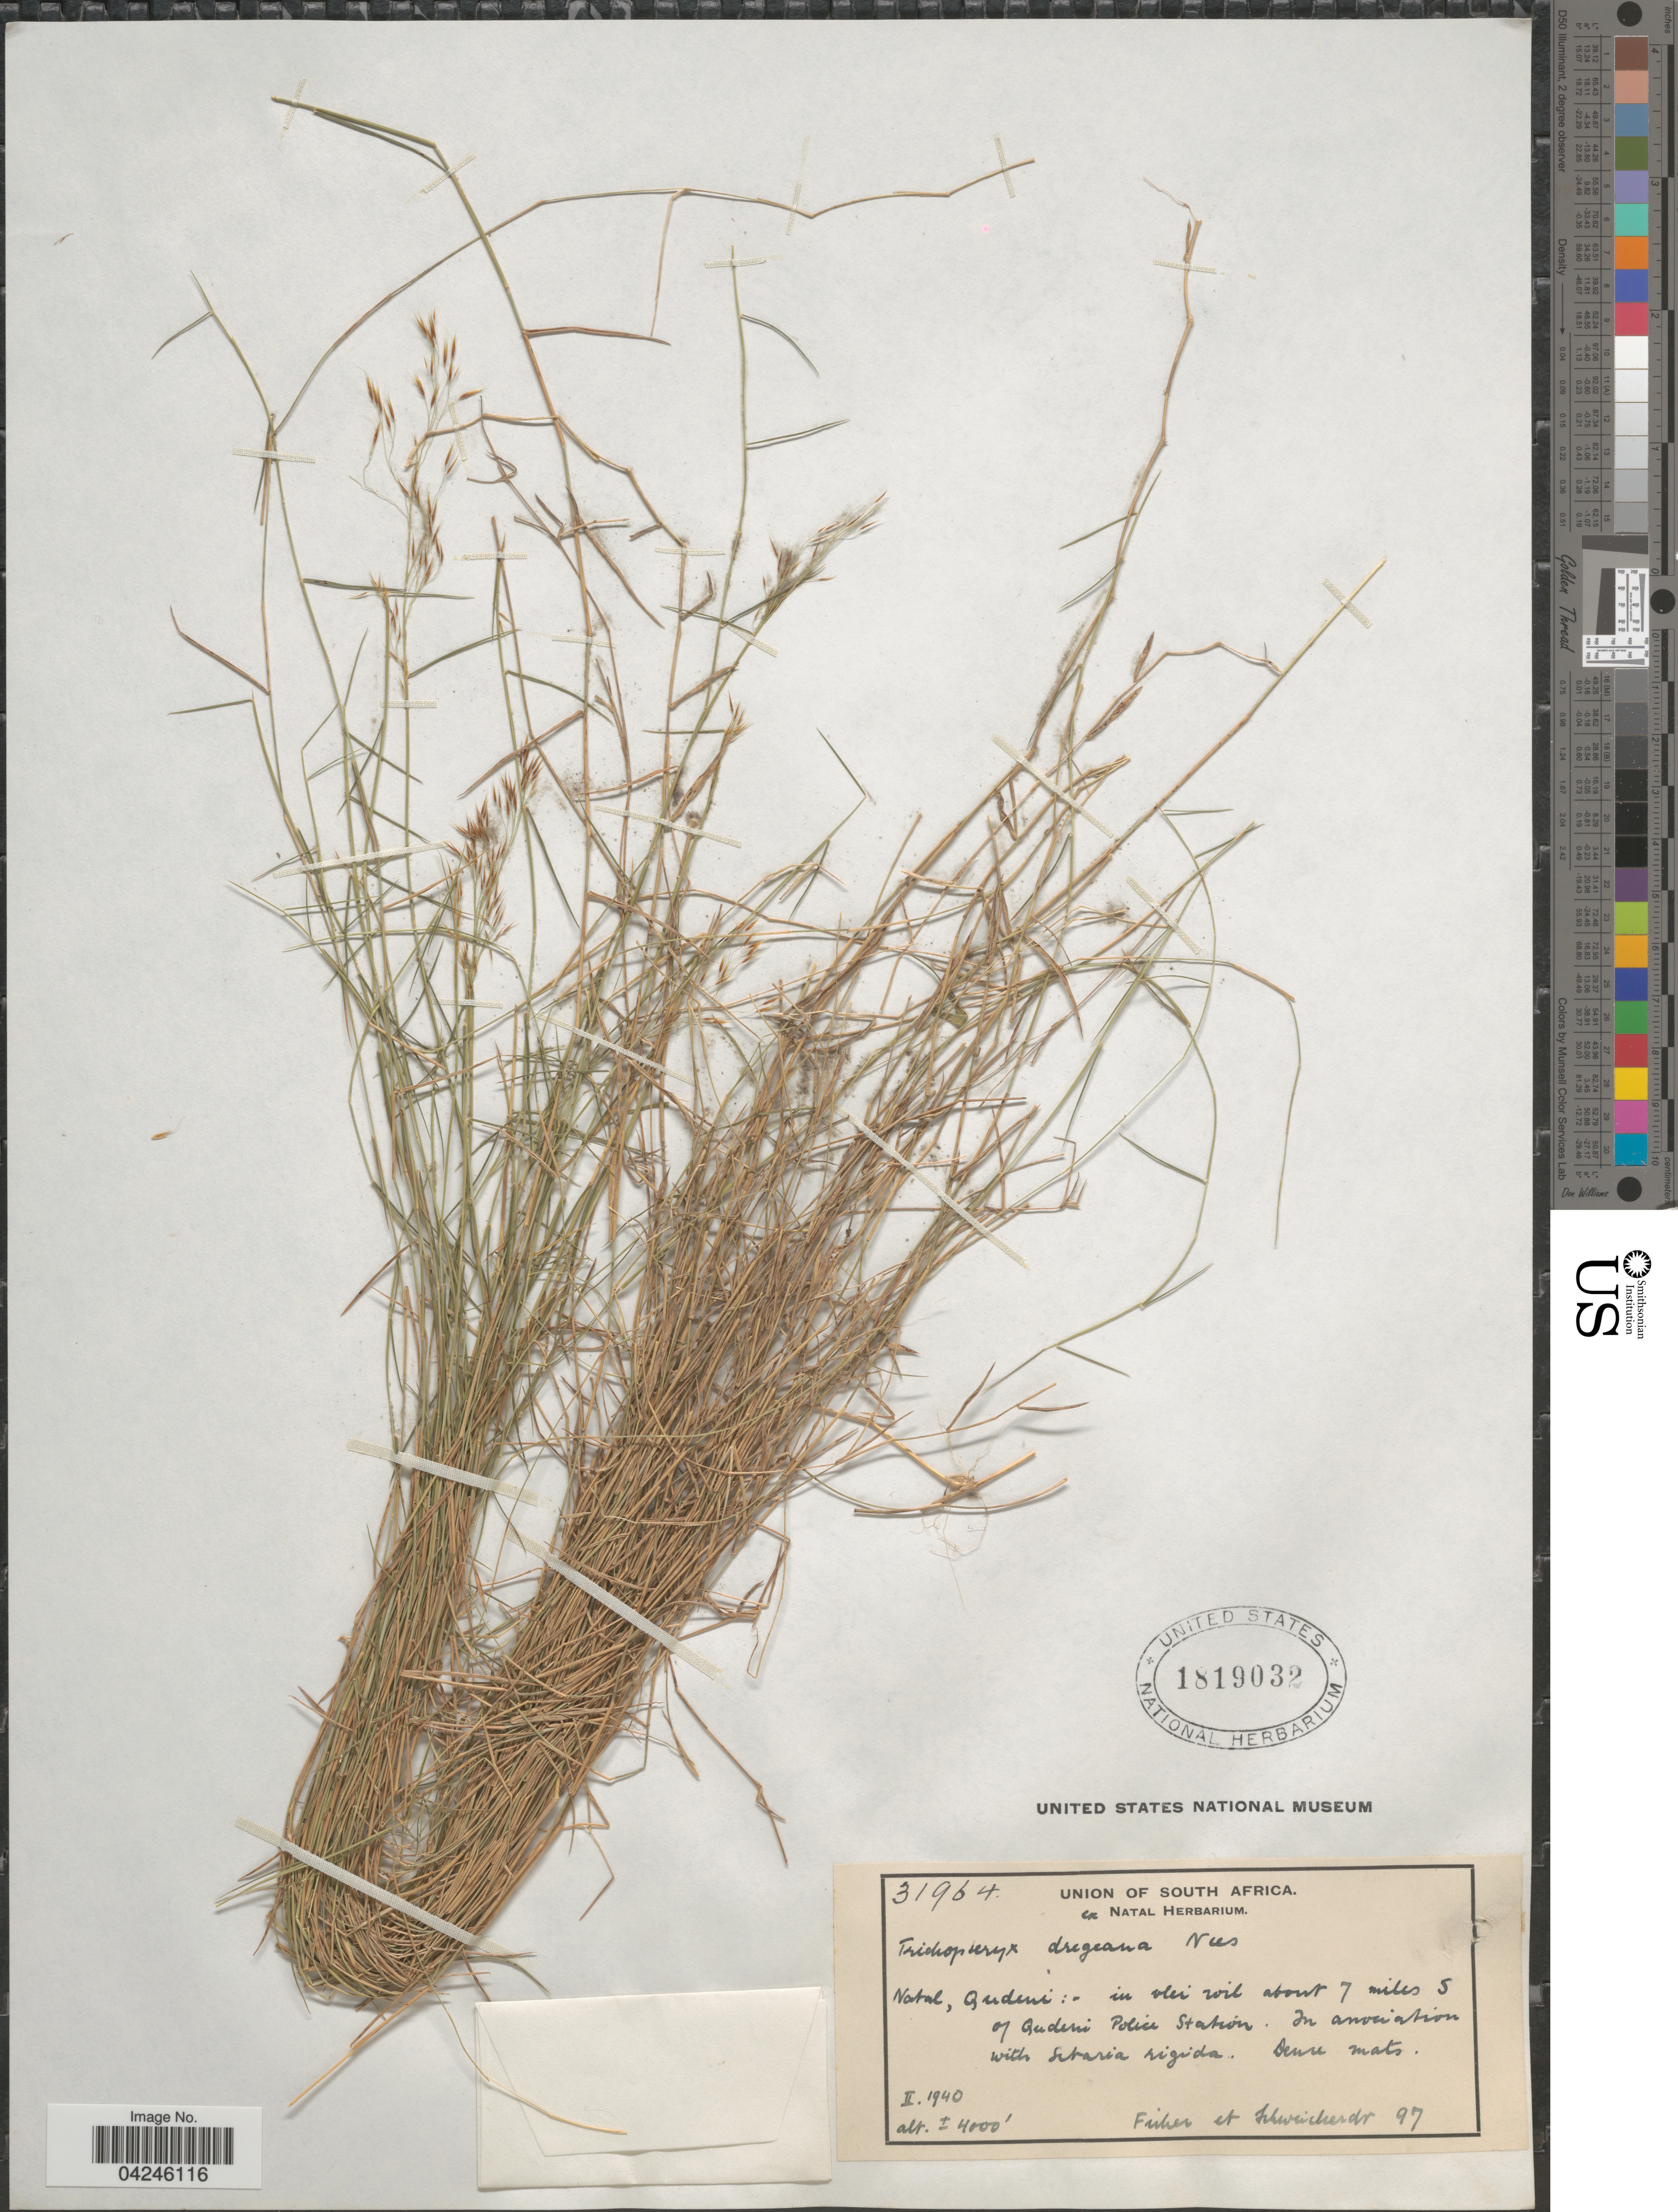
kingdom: Plantae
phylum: Tracheophyta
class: Liliopsida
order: Poales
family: Poaceae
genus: Trichopteryx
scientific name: Trichopteryx dregeana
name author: Nees ex Lindl.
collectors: Fuker & -. Schweickerdt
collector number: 97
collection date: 1940-02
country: South Africa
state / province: KwaZulu-Natal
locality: Union of South Africa. Natal, Qudeni:- in vlei soil about 7 miles S of Qudeni Police Station.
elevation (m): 1219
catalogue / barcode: US 1819032